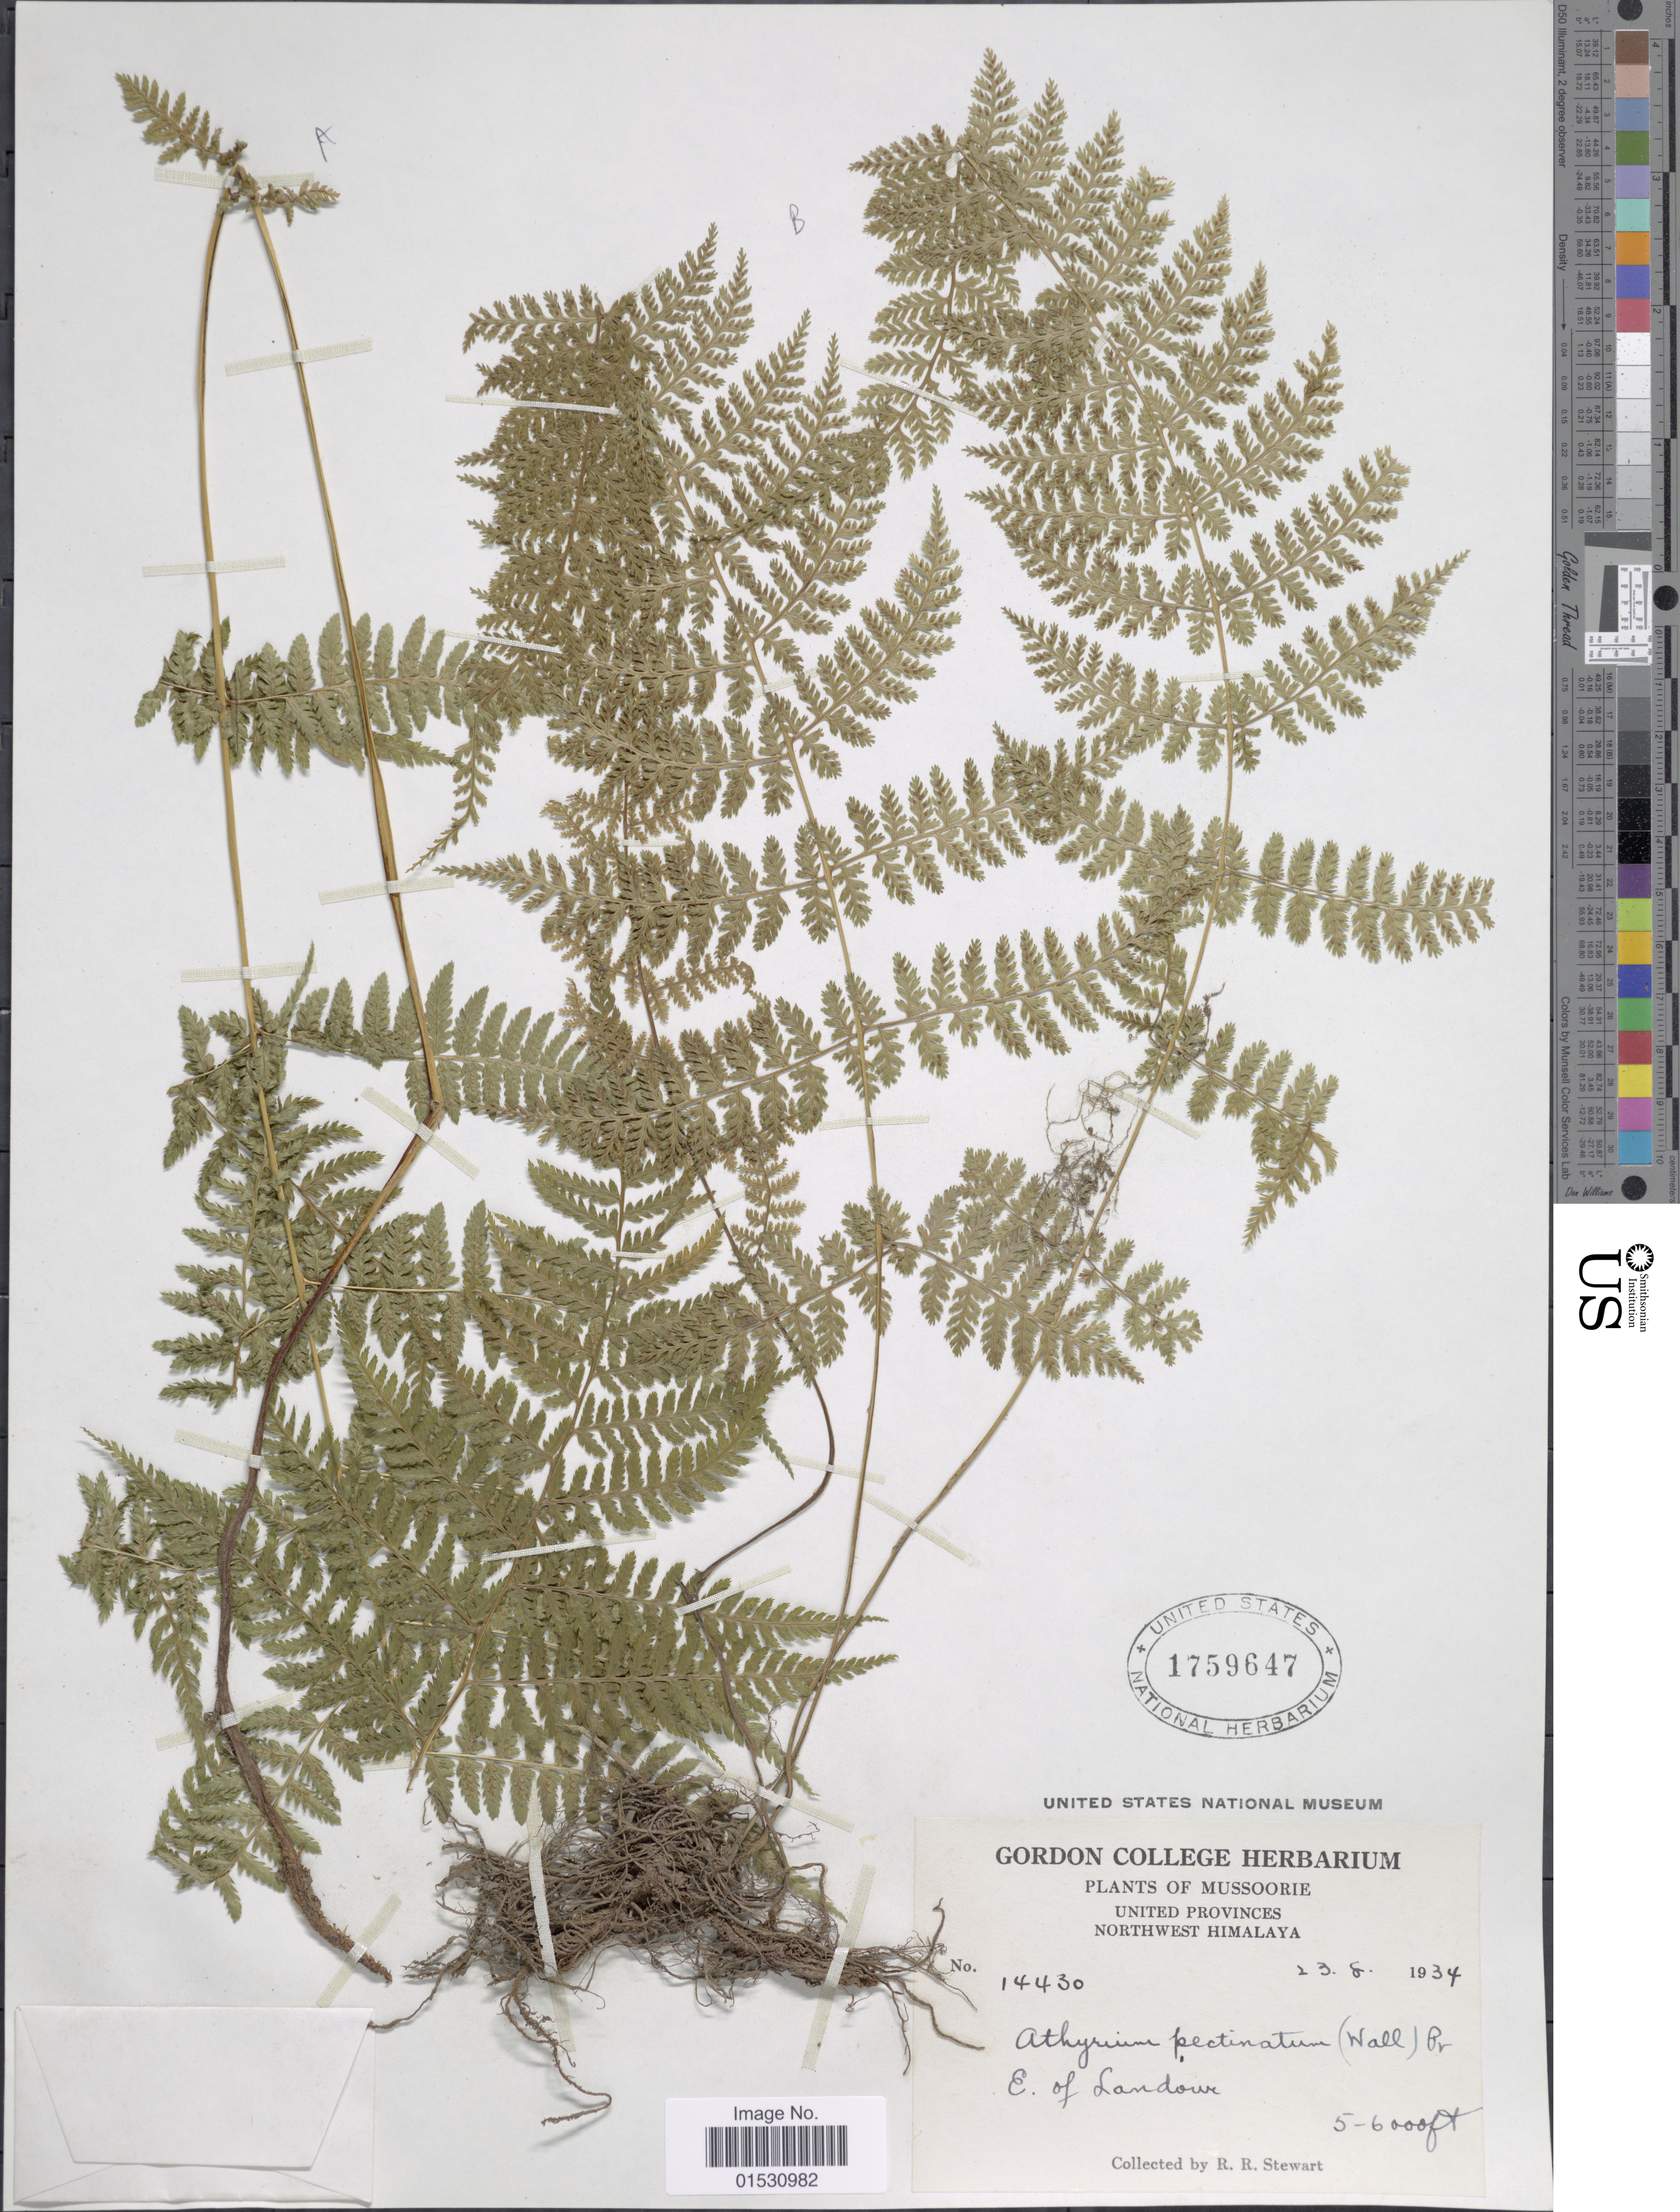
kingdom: Plantae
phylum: Tracheophyta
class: Polypodiopsida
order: Polypodiales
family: Athyriaceae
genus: Athyrium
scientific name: Athyrium pectinatum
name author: (Wall. ex C. Hope) C. Presl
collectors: R. R. Stewart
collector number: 14430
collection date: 1934-08-23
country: India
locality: Mussoorie. United Provinces. Northwest Himalaya. E. of Landour.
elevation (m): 1524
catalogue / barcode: US 1759647